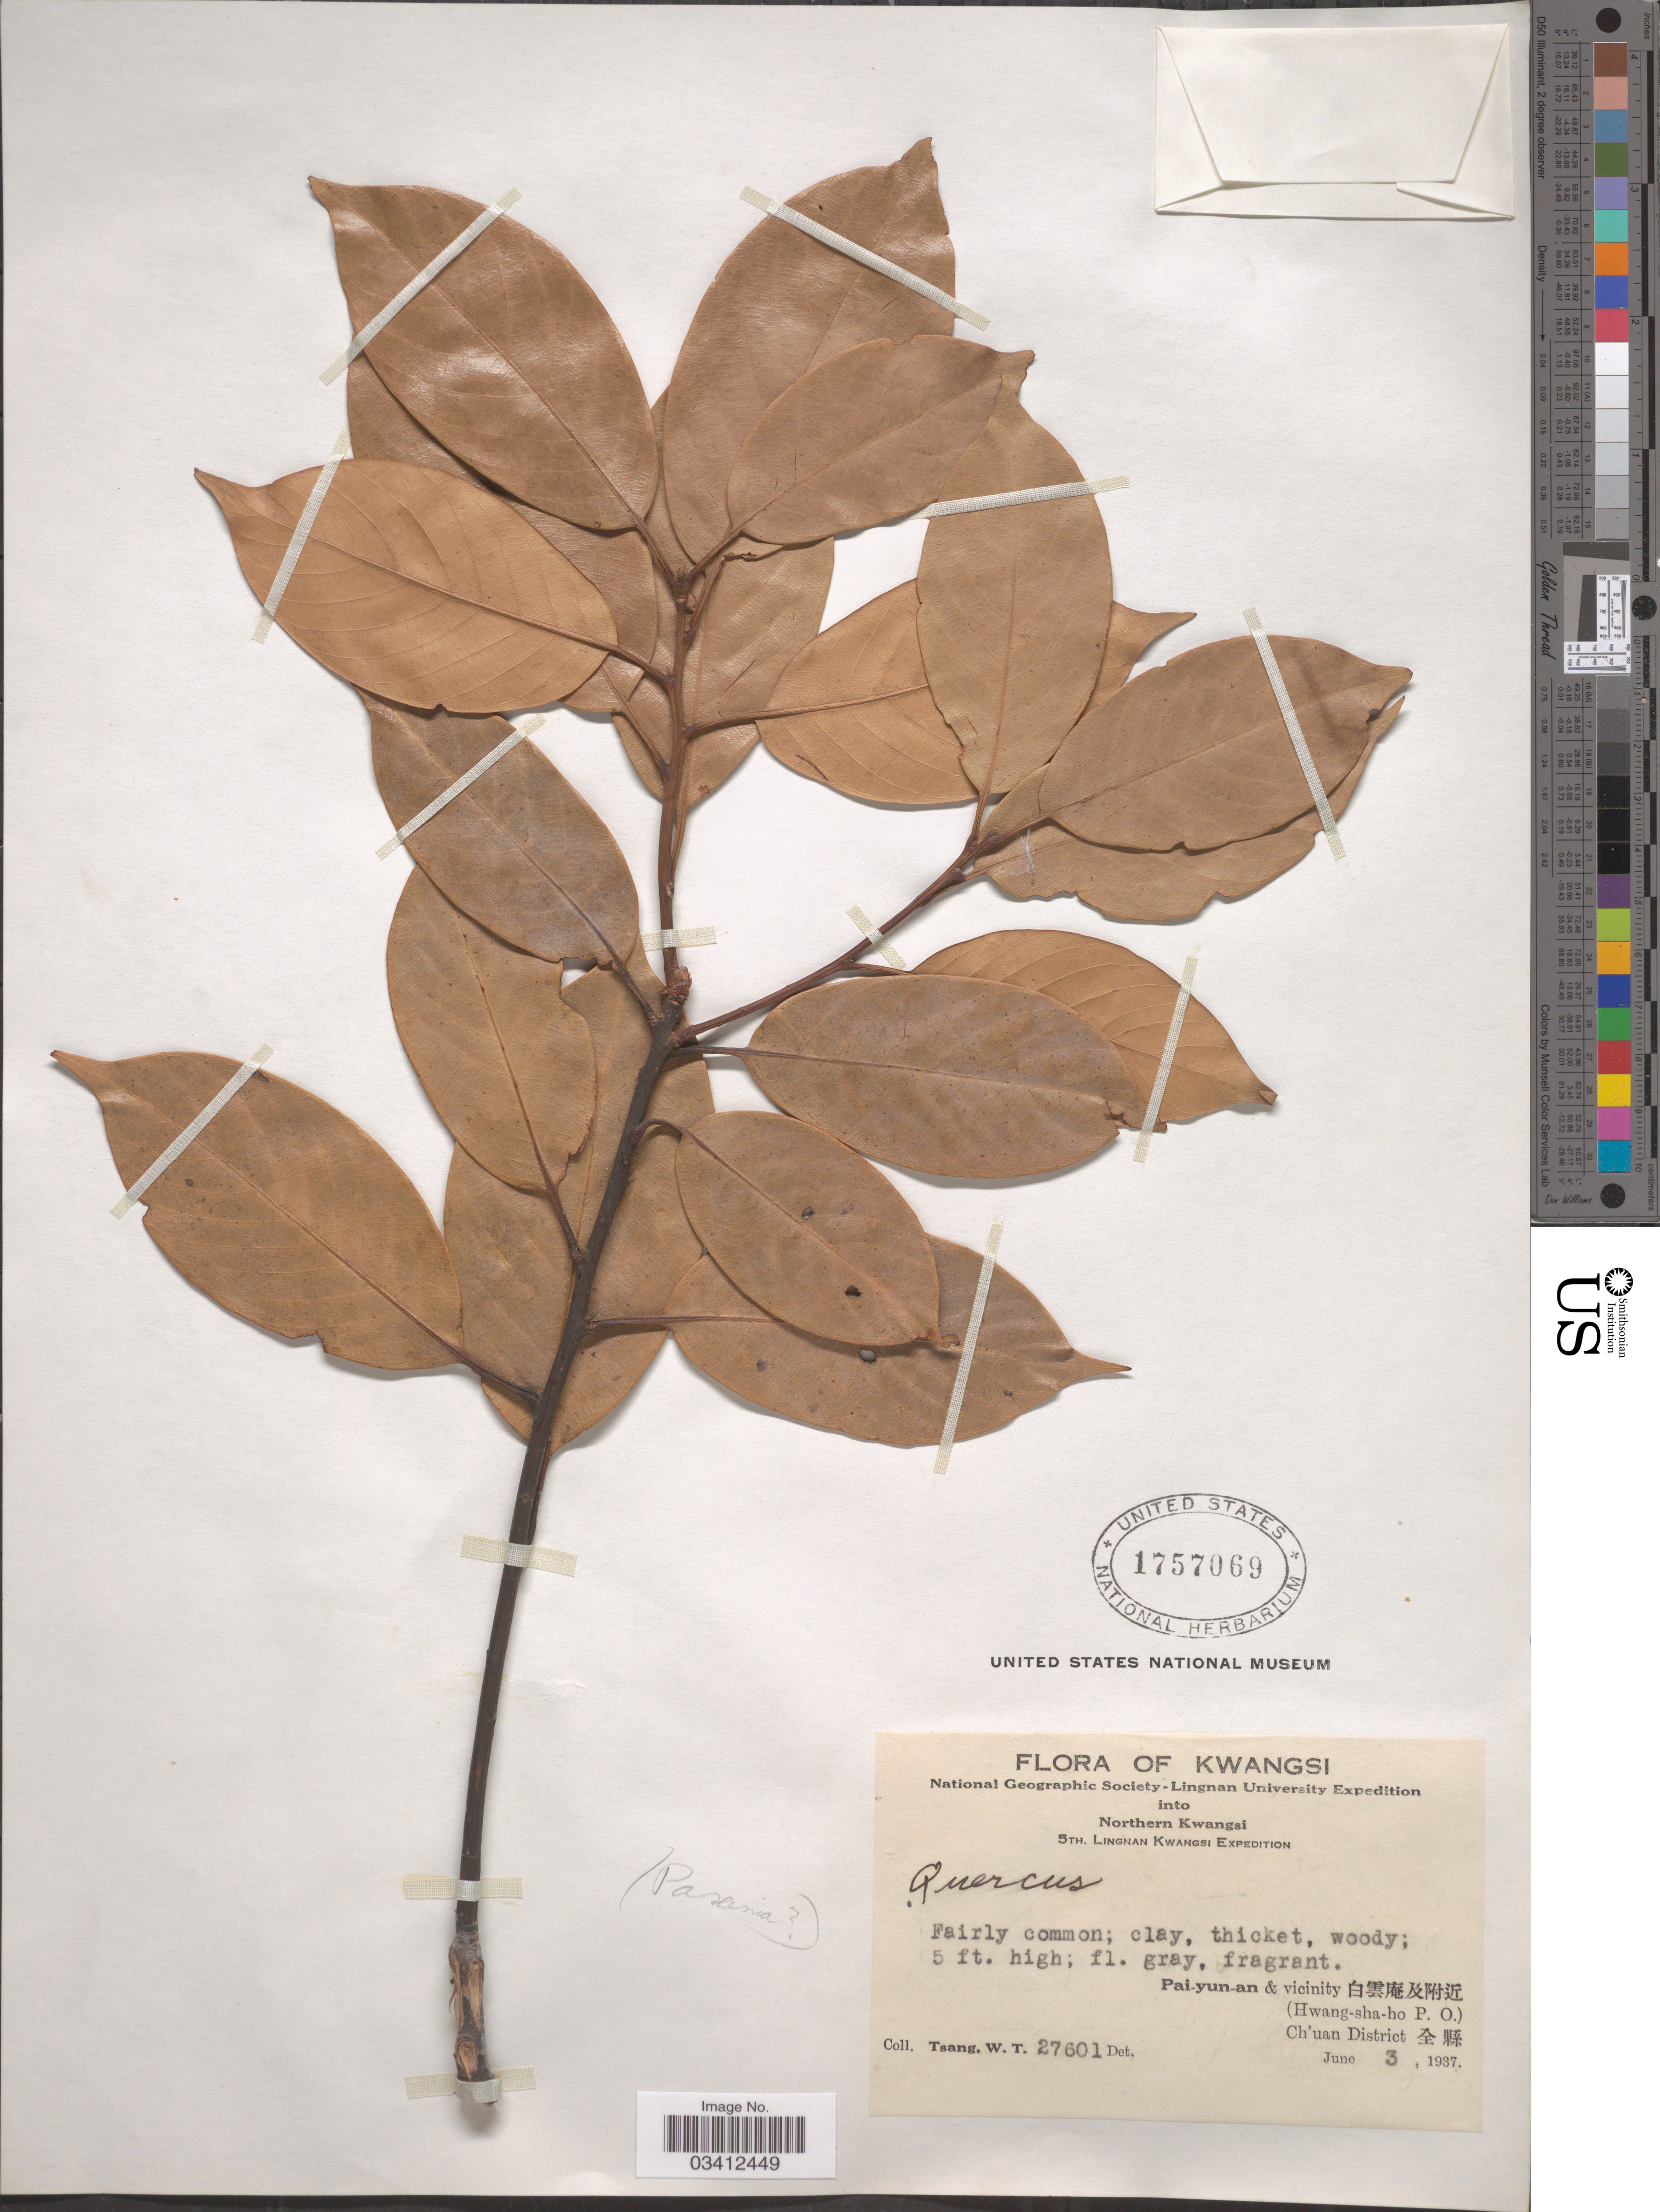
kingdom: Plantae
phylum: Tracheophyta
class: Magnoliopsida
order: Fagales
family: Fagaceae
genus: Quercus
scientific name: Quercus sp.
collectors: W. T. Tsang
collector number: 27601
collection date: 1937-06-03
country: China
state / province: Guangxi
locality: Kwangsi. Northern Kwangsi. Pai-yun-an & vicinity X. (Hwang-sha-ho P. O.) Ch'uan District X.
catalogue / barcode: US 1757069